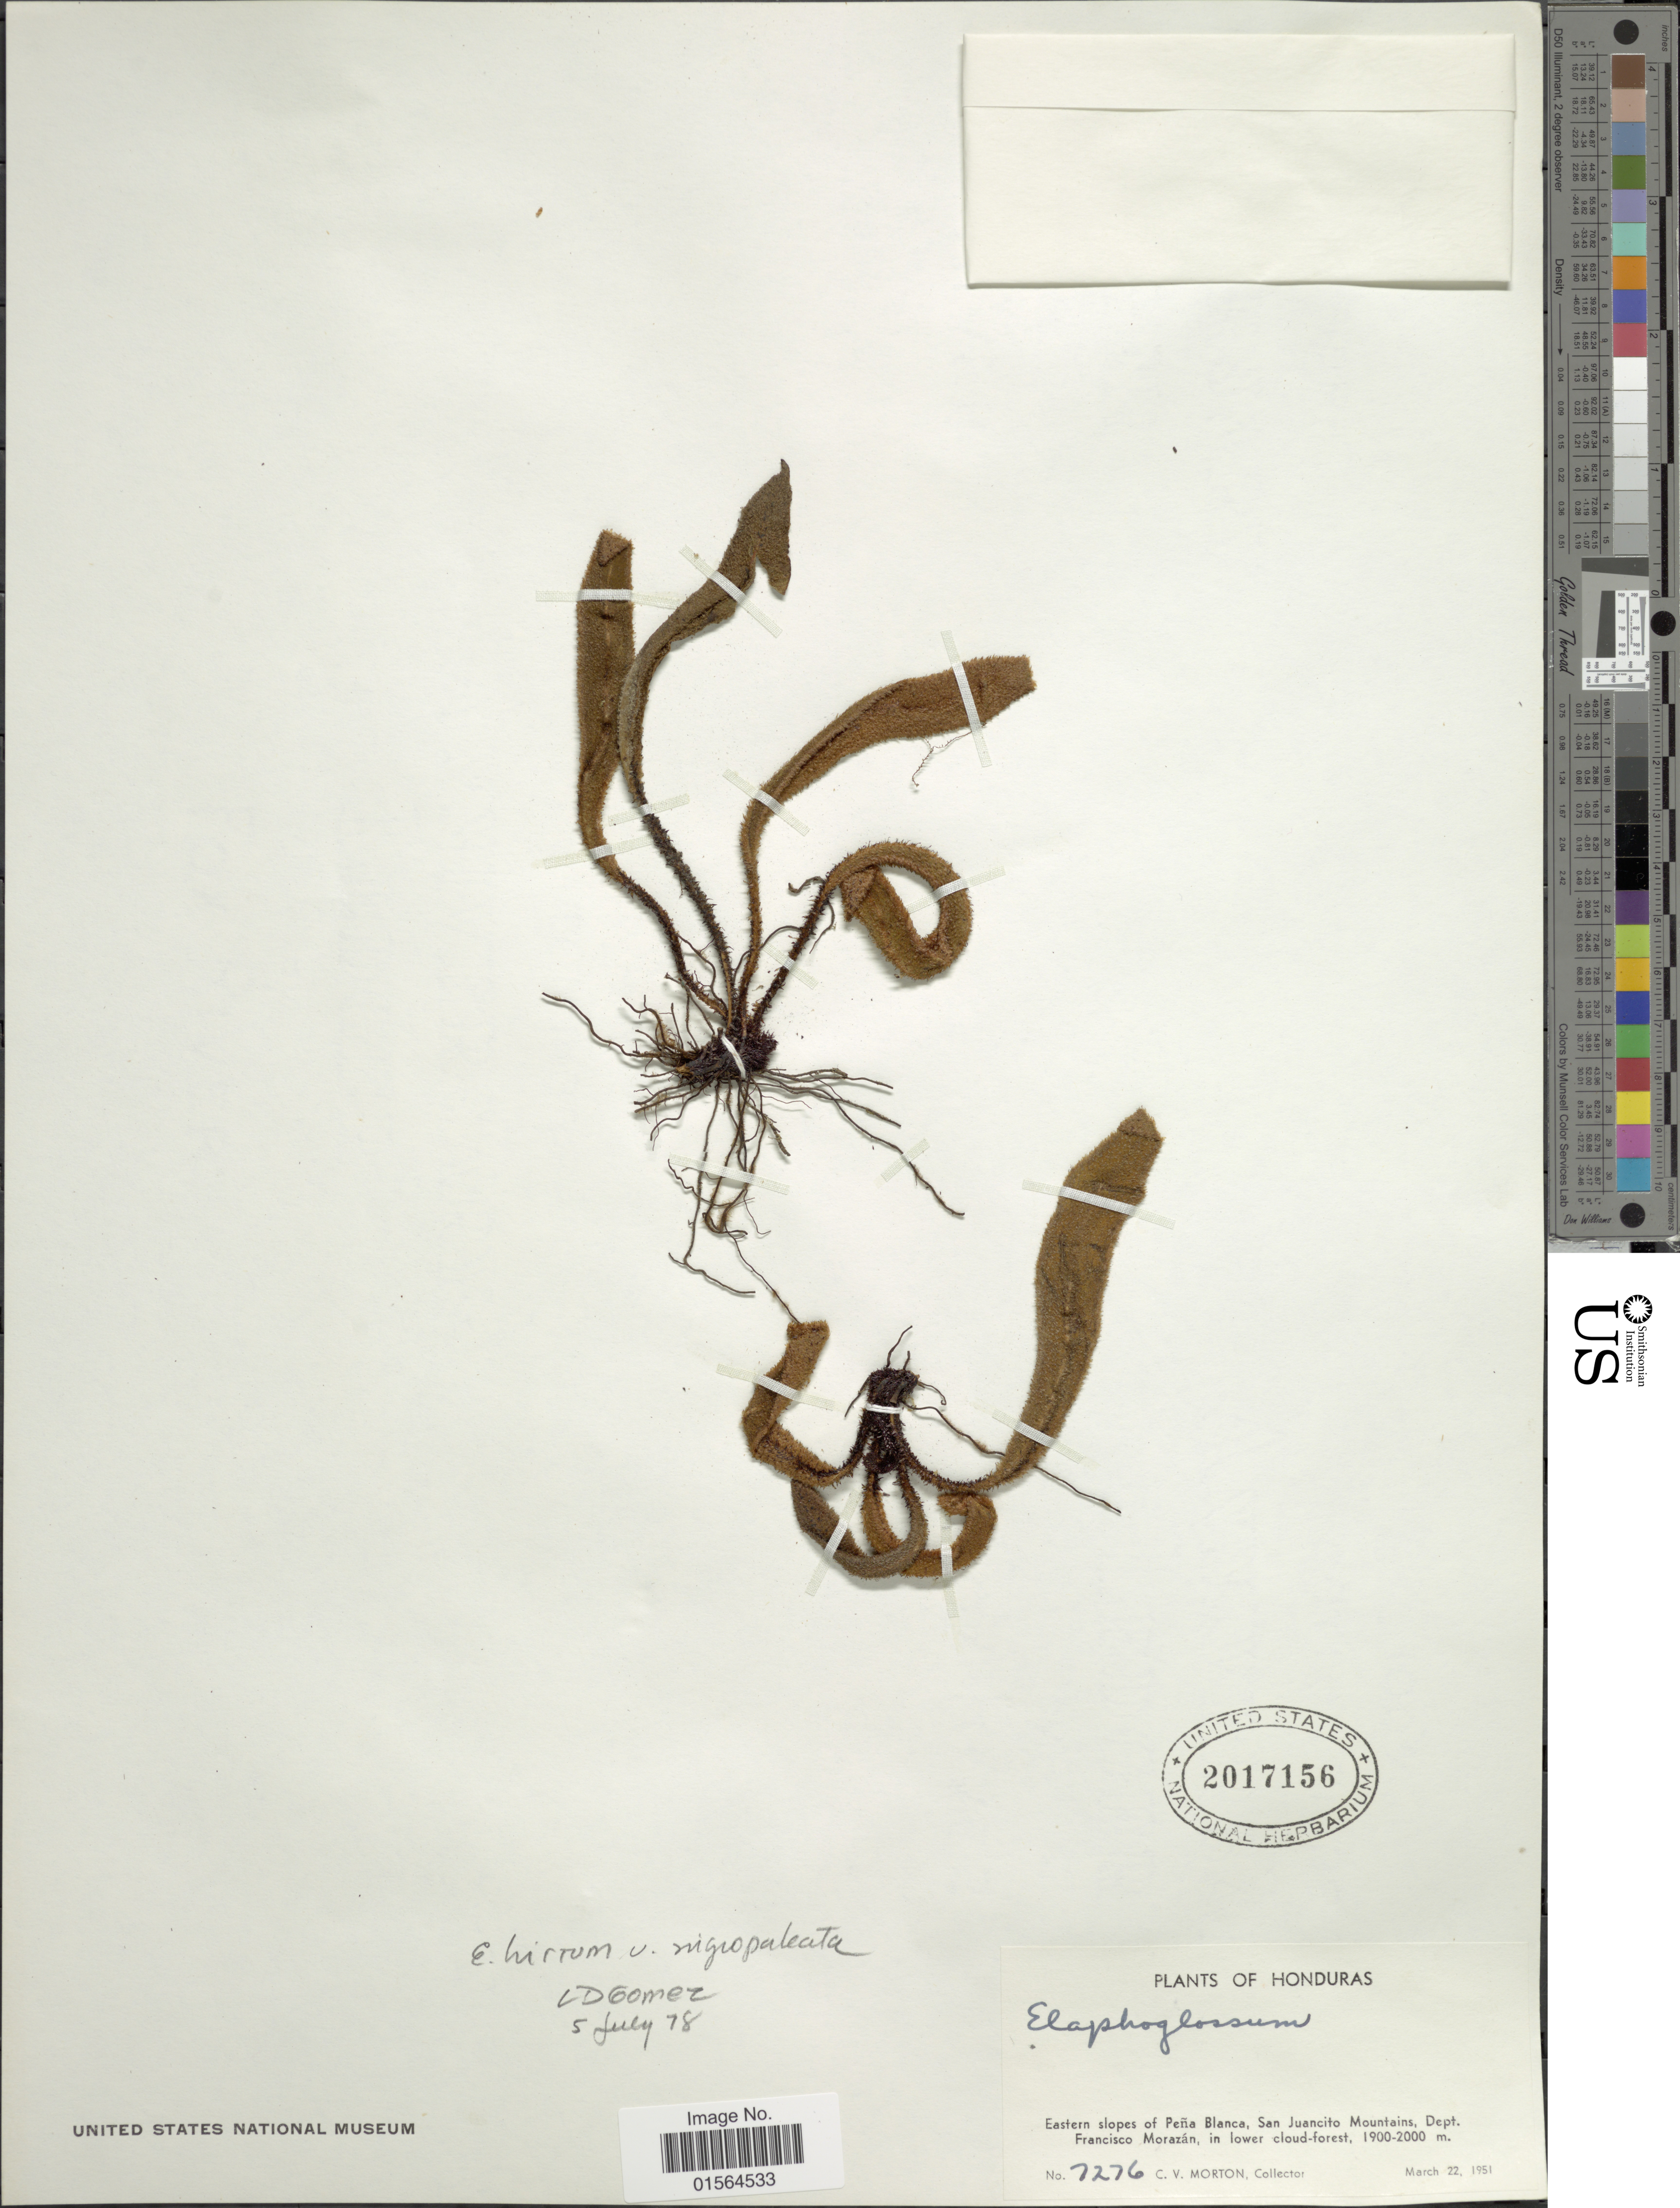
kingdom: Plantae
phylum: Tracheophyta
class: Polypodiopsida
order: Polypodiales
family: Dryopteridaceae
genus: Elaphoglossum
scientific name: Elaphoglossum paleaceum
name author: (Hook. & Grev.) Sledge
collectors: C. V. Morton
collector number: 7276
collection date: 1951-03-22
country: Honduras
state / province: Fco. Morazán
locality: Eastern slopes of Pena Blanca, San Juancito Mountains, in lower cloud forest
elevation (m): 1900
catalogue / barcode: US 2017156